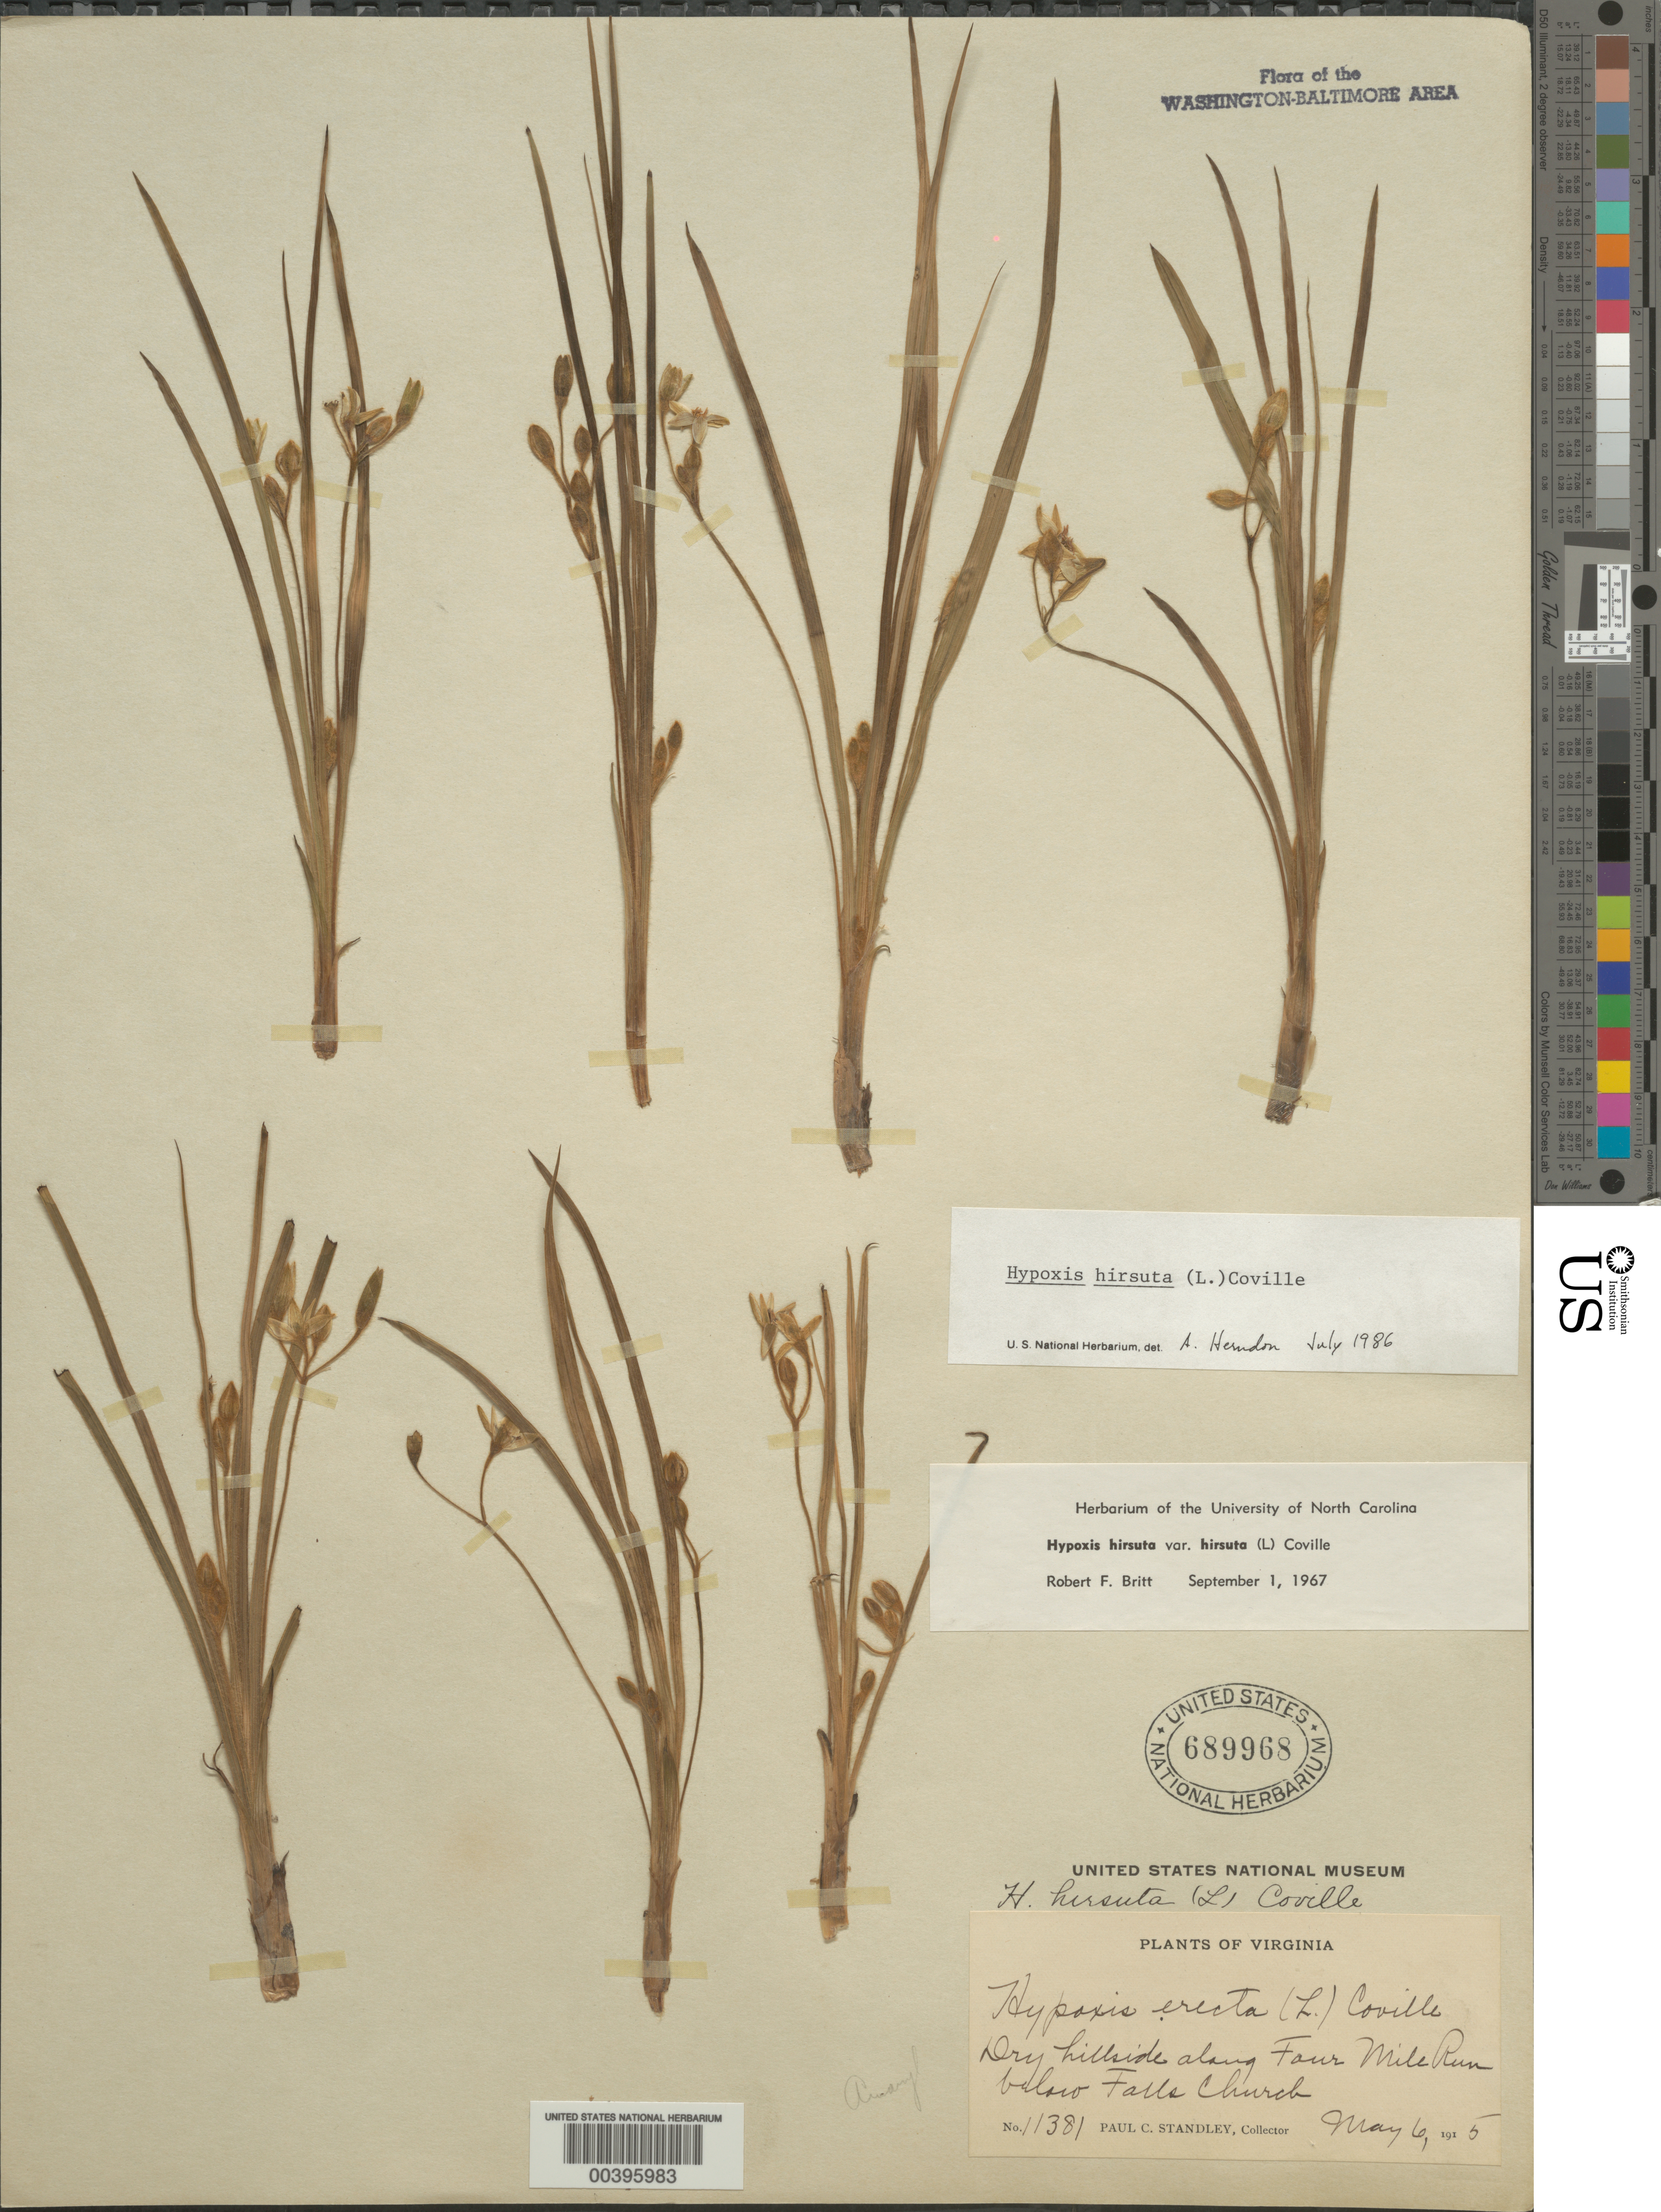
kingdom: Plantae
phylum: Tracheophyta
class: Liliopsida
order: Asparagales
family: Hypoxidaceae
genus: Hypoxis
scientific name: Hypoxis hirsuta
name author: (L.) Coville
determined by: Britt, R. F.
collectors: P. C. Standley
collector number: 11381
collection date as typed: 06 May 1915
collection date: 1915-05-06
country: United States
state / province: Virginia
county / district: Arlington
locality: Four Mile Run below Falls Church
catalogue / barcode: US 689968